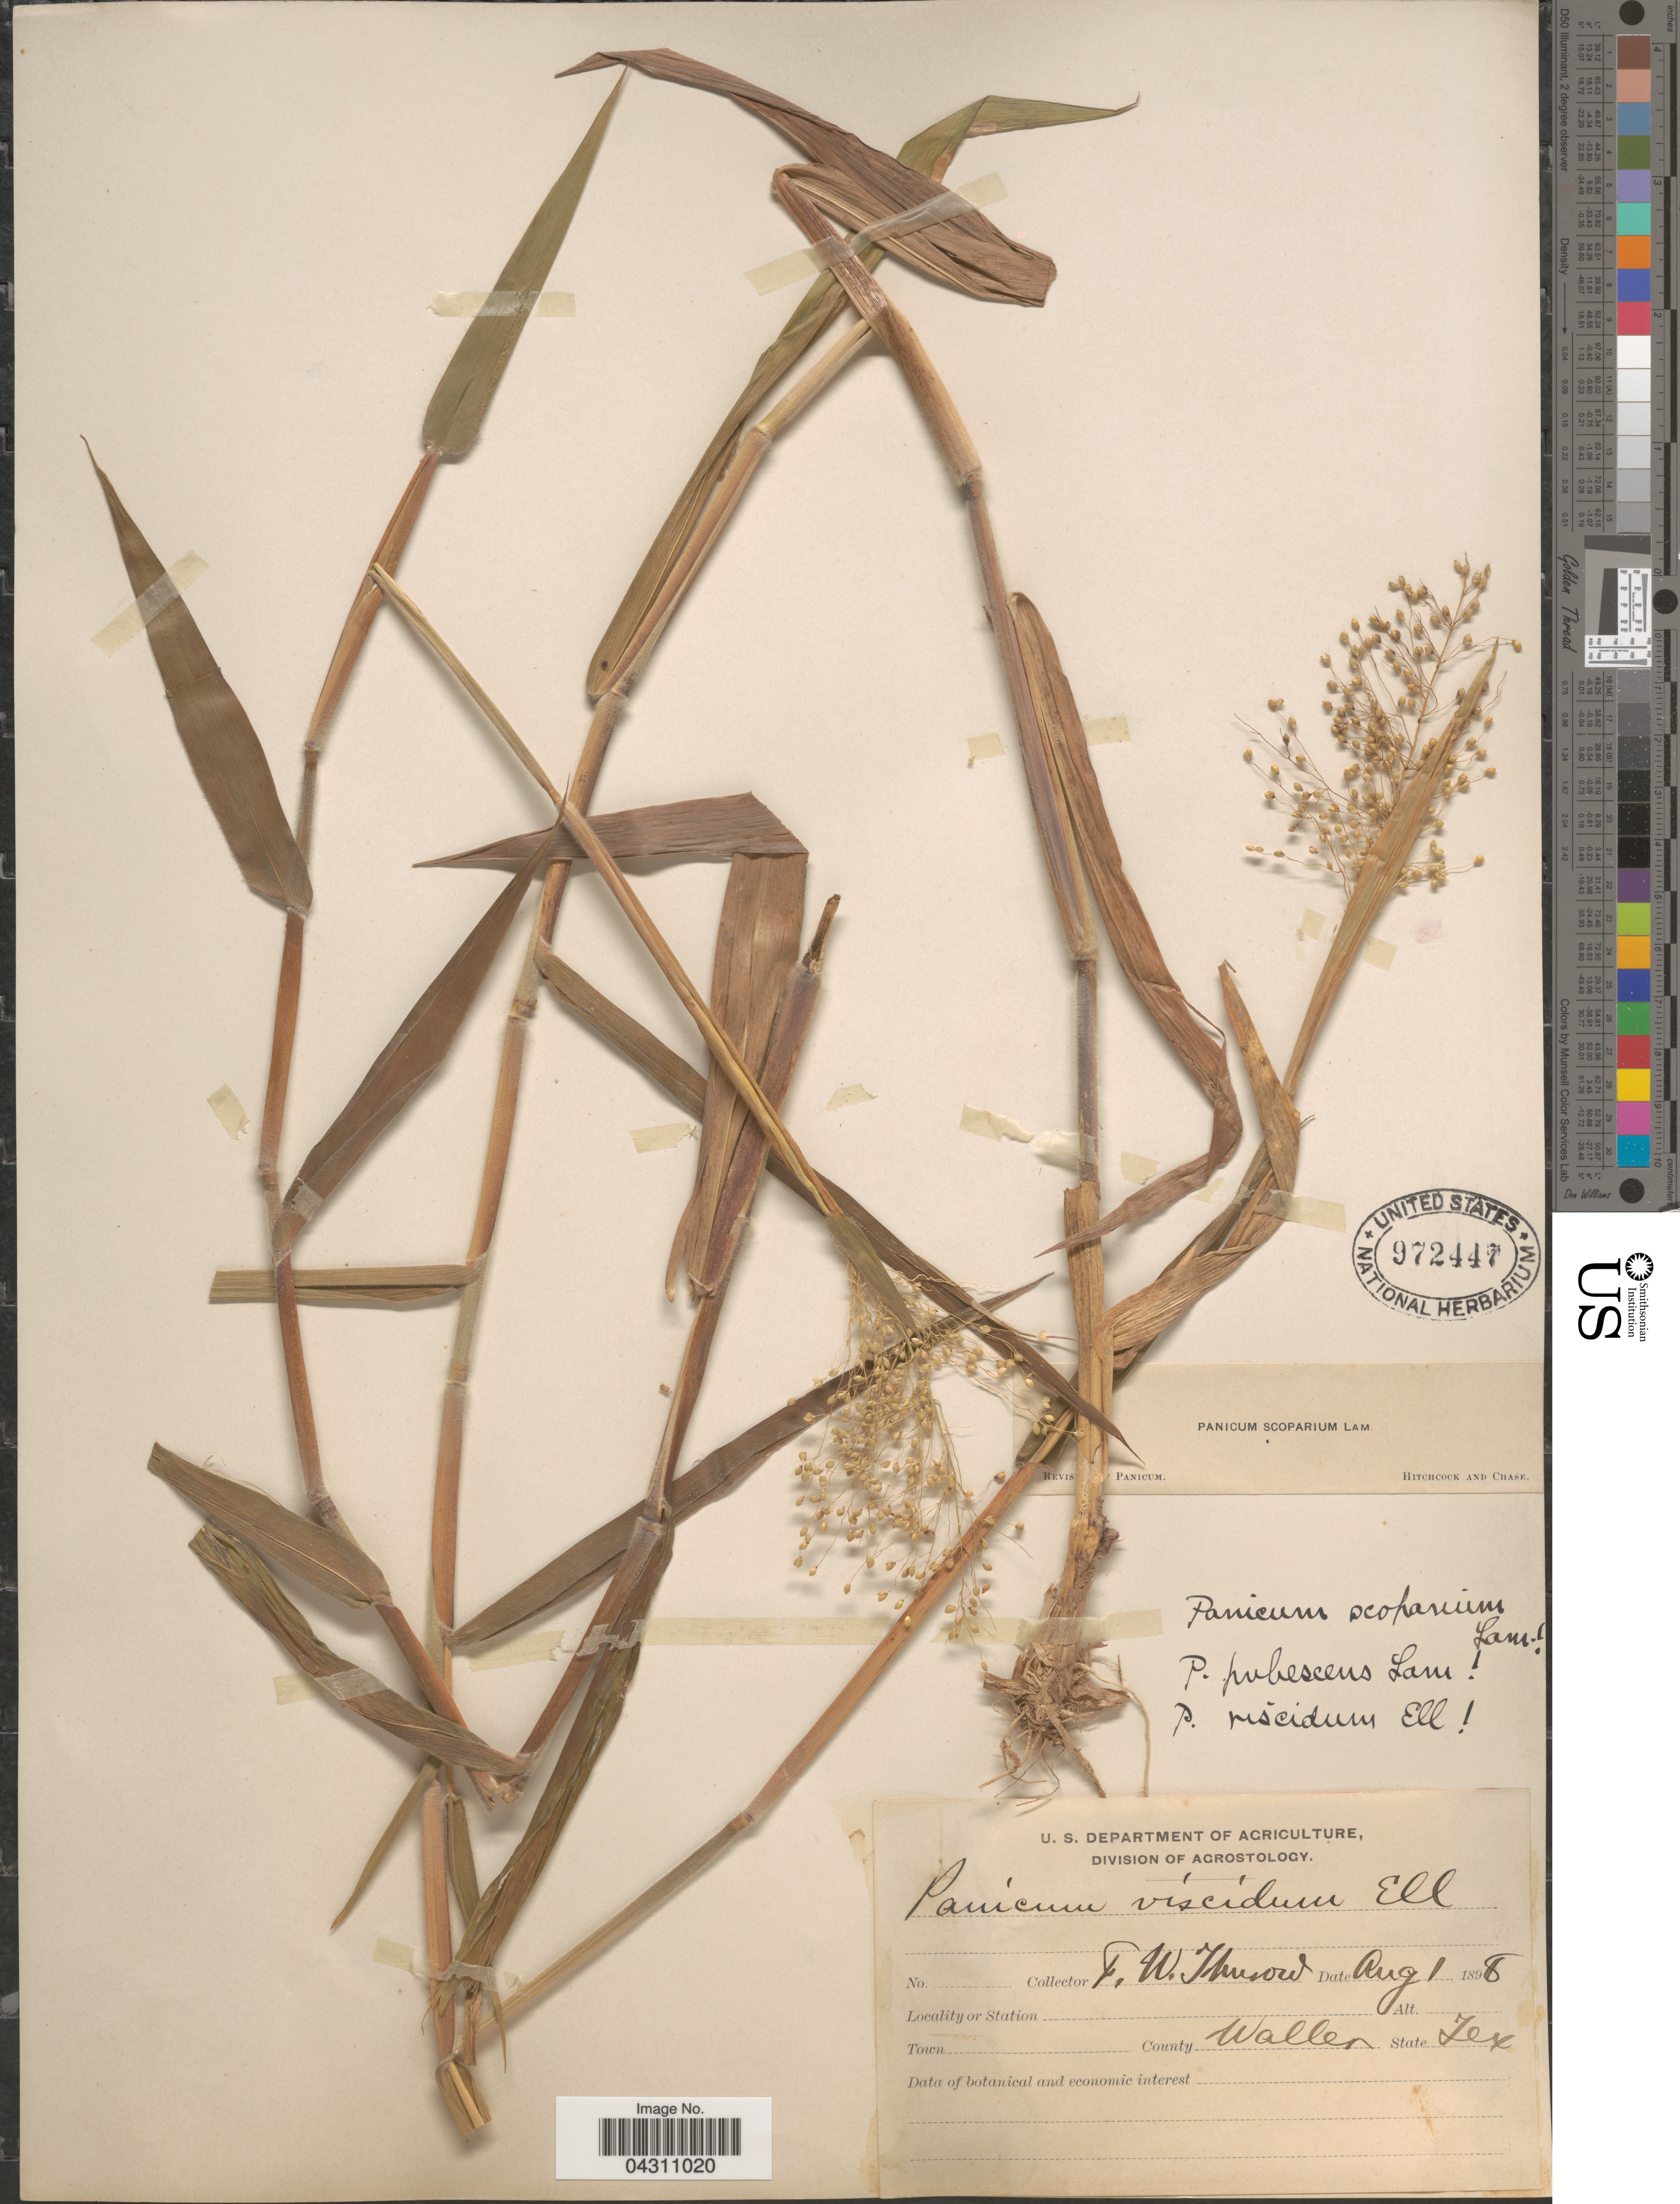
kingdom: Plantae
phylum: Tracheophyta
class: Liliopsida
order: Poales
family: Poaceae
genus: Dichanthelium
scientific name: Dichanthelium scoparium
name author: (Lam.) Gould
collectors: F. W. Thurow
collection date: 1898-08-01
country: United States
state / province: Texas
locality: County Waller.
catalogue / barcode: US 972447